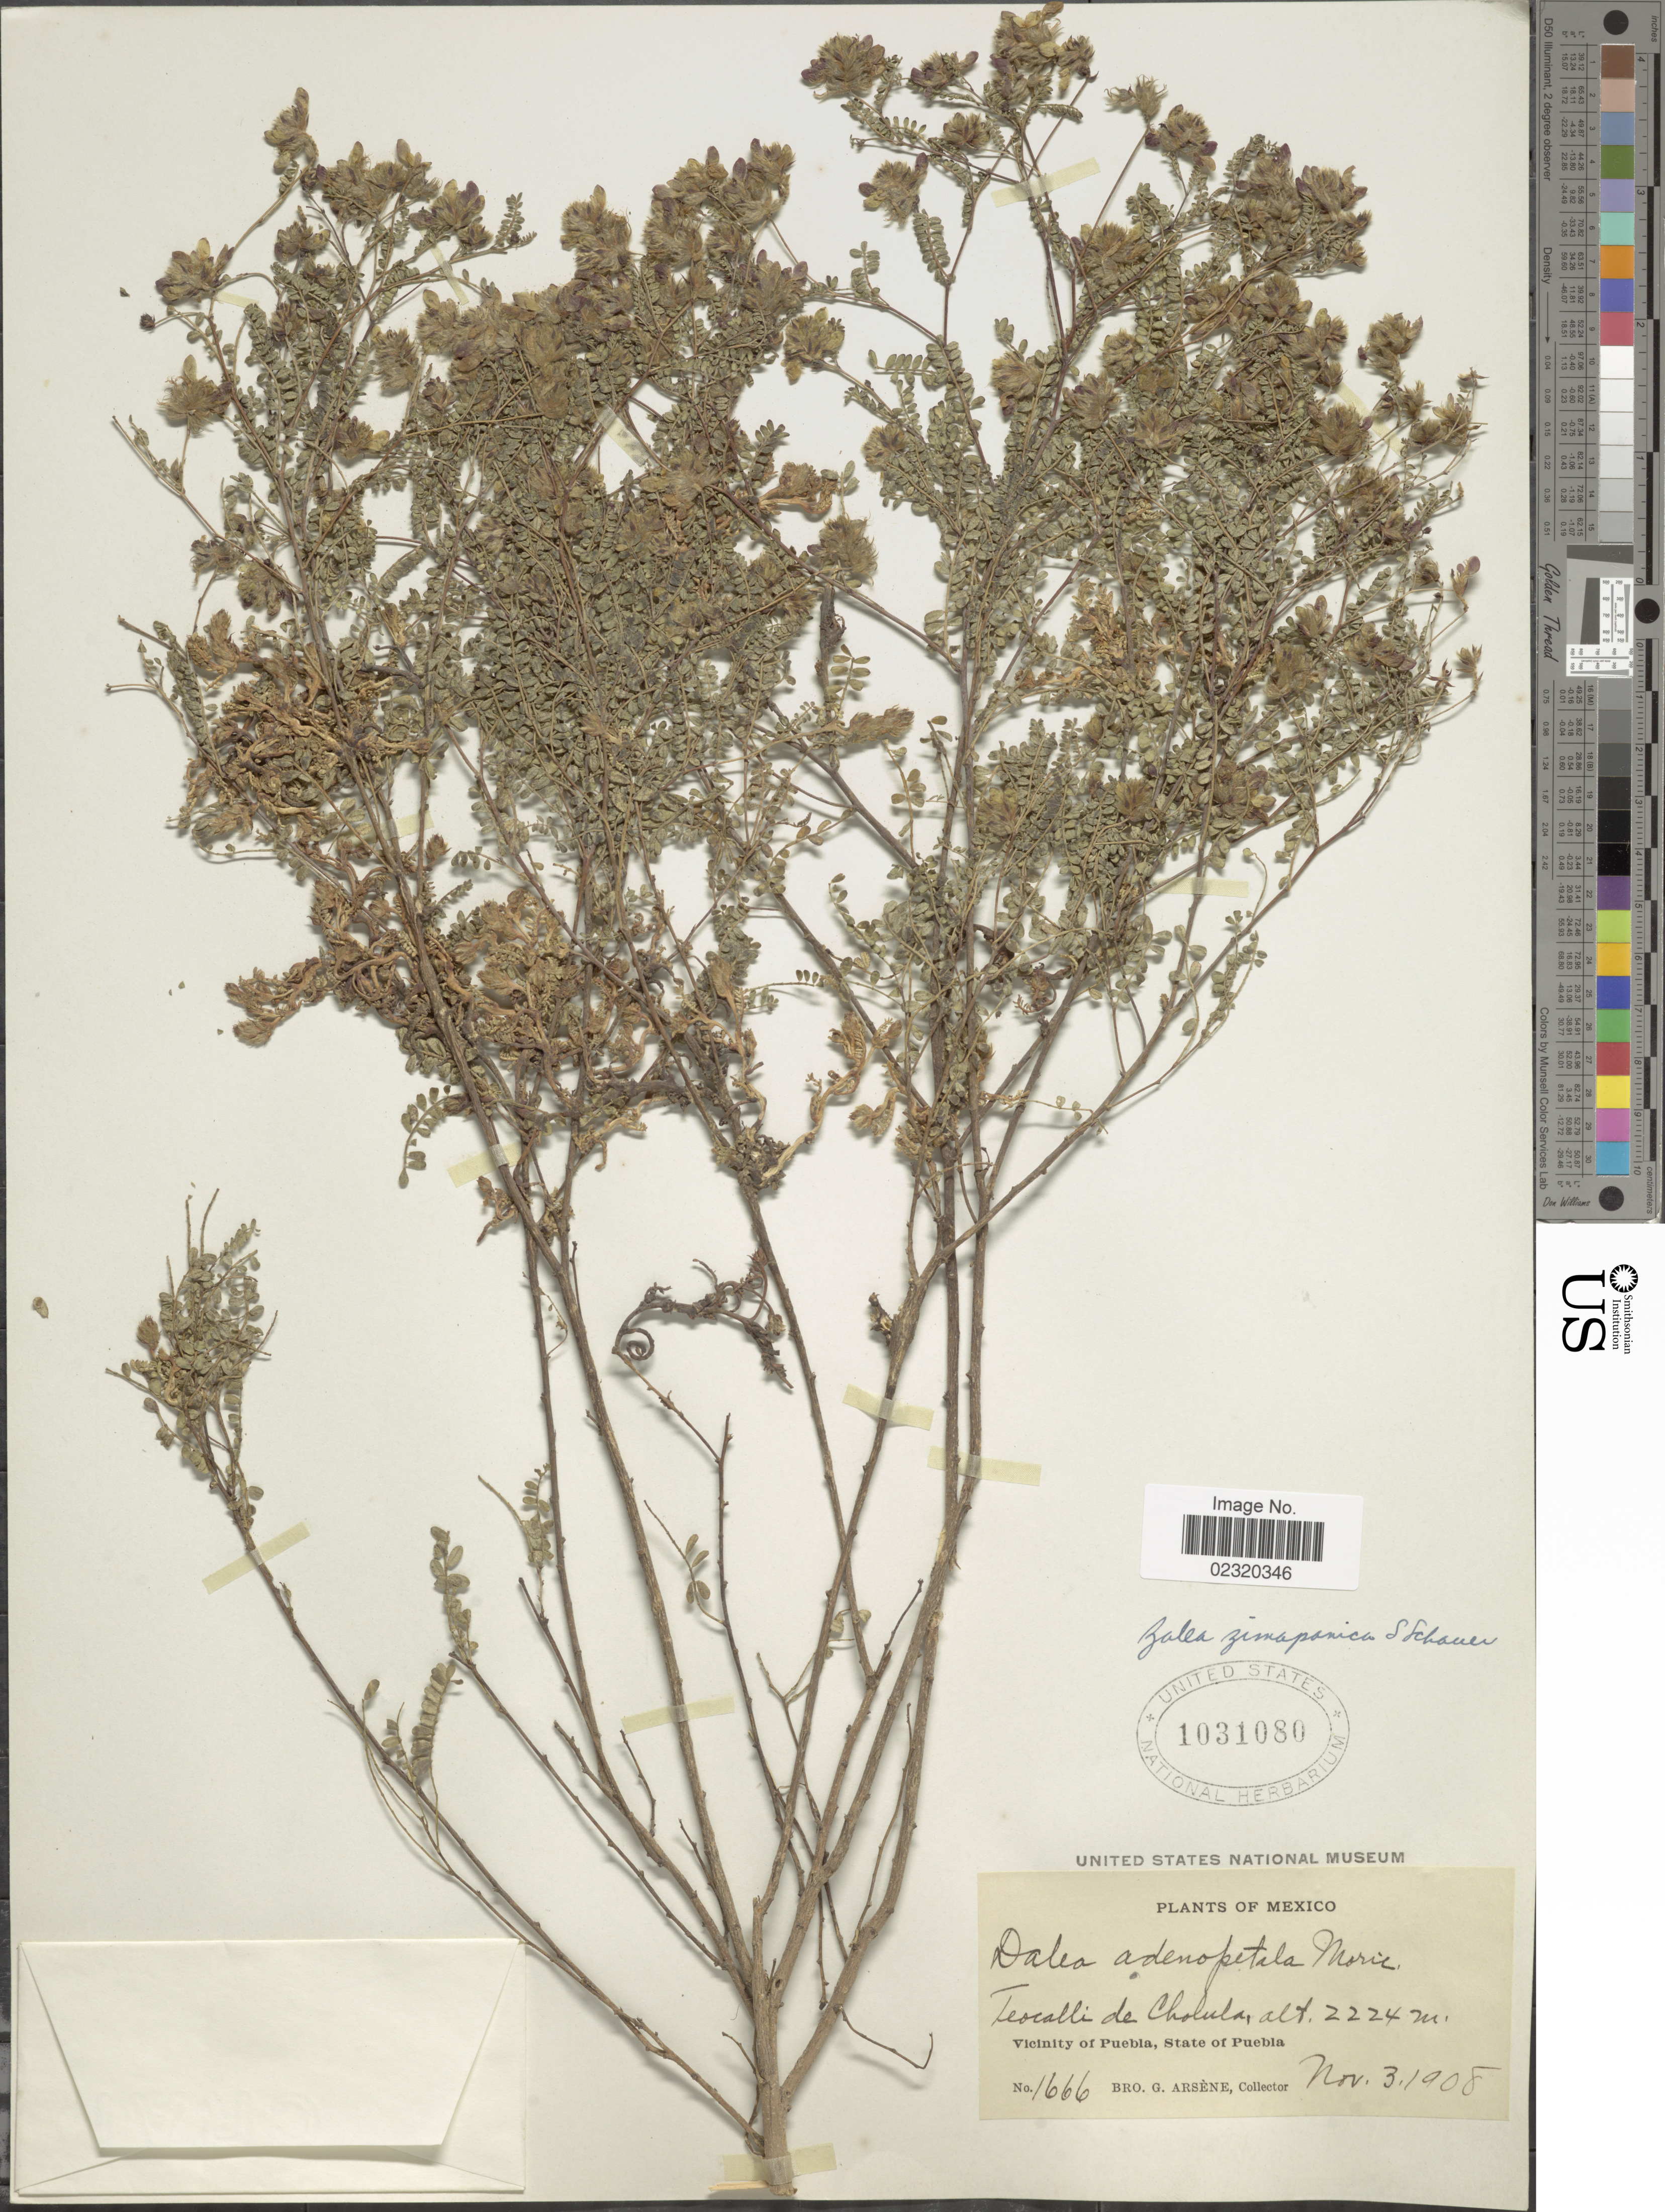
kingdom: Plantae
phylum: Tracheophyta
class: Magnoliopsida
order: Fabales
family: Fabaceae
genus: Dalea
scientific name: Dalea zimapanica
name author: S. Schauer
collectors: Bro. G. Arsène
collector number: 1666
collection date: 1908-11-03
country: Mexico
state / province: Puebla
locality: Teocalli de Cholula, Vicinity of Puebla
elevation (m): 2224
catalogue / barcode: US 1031080